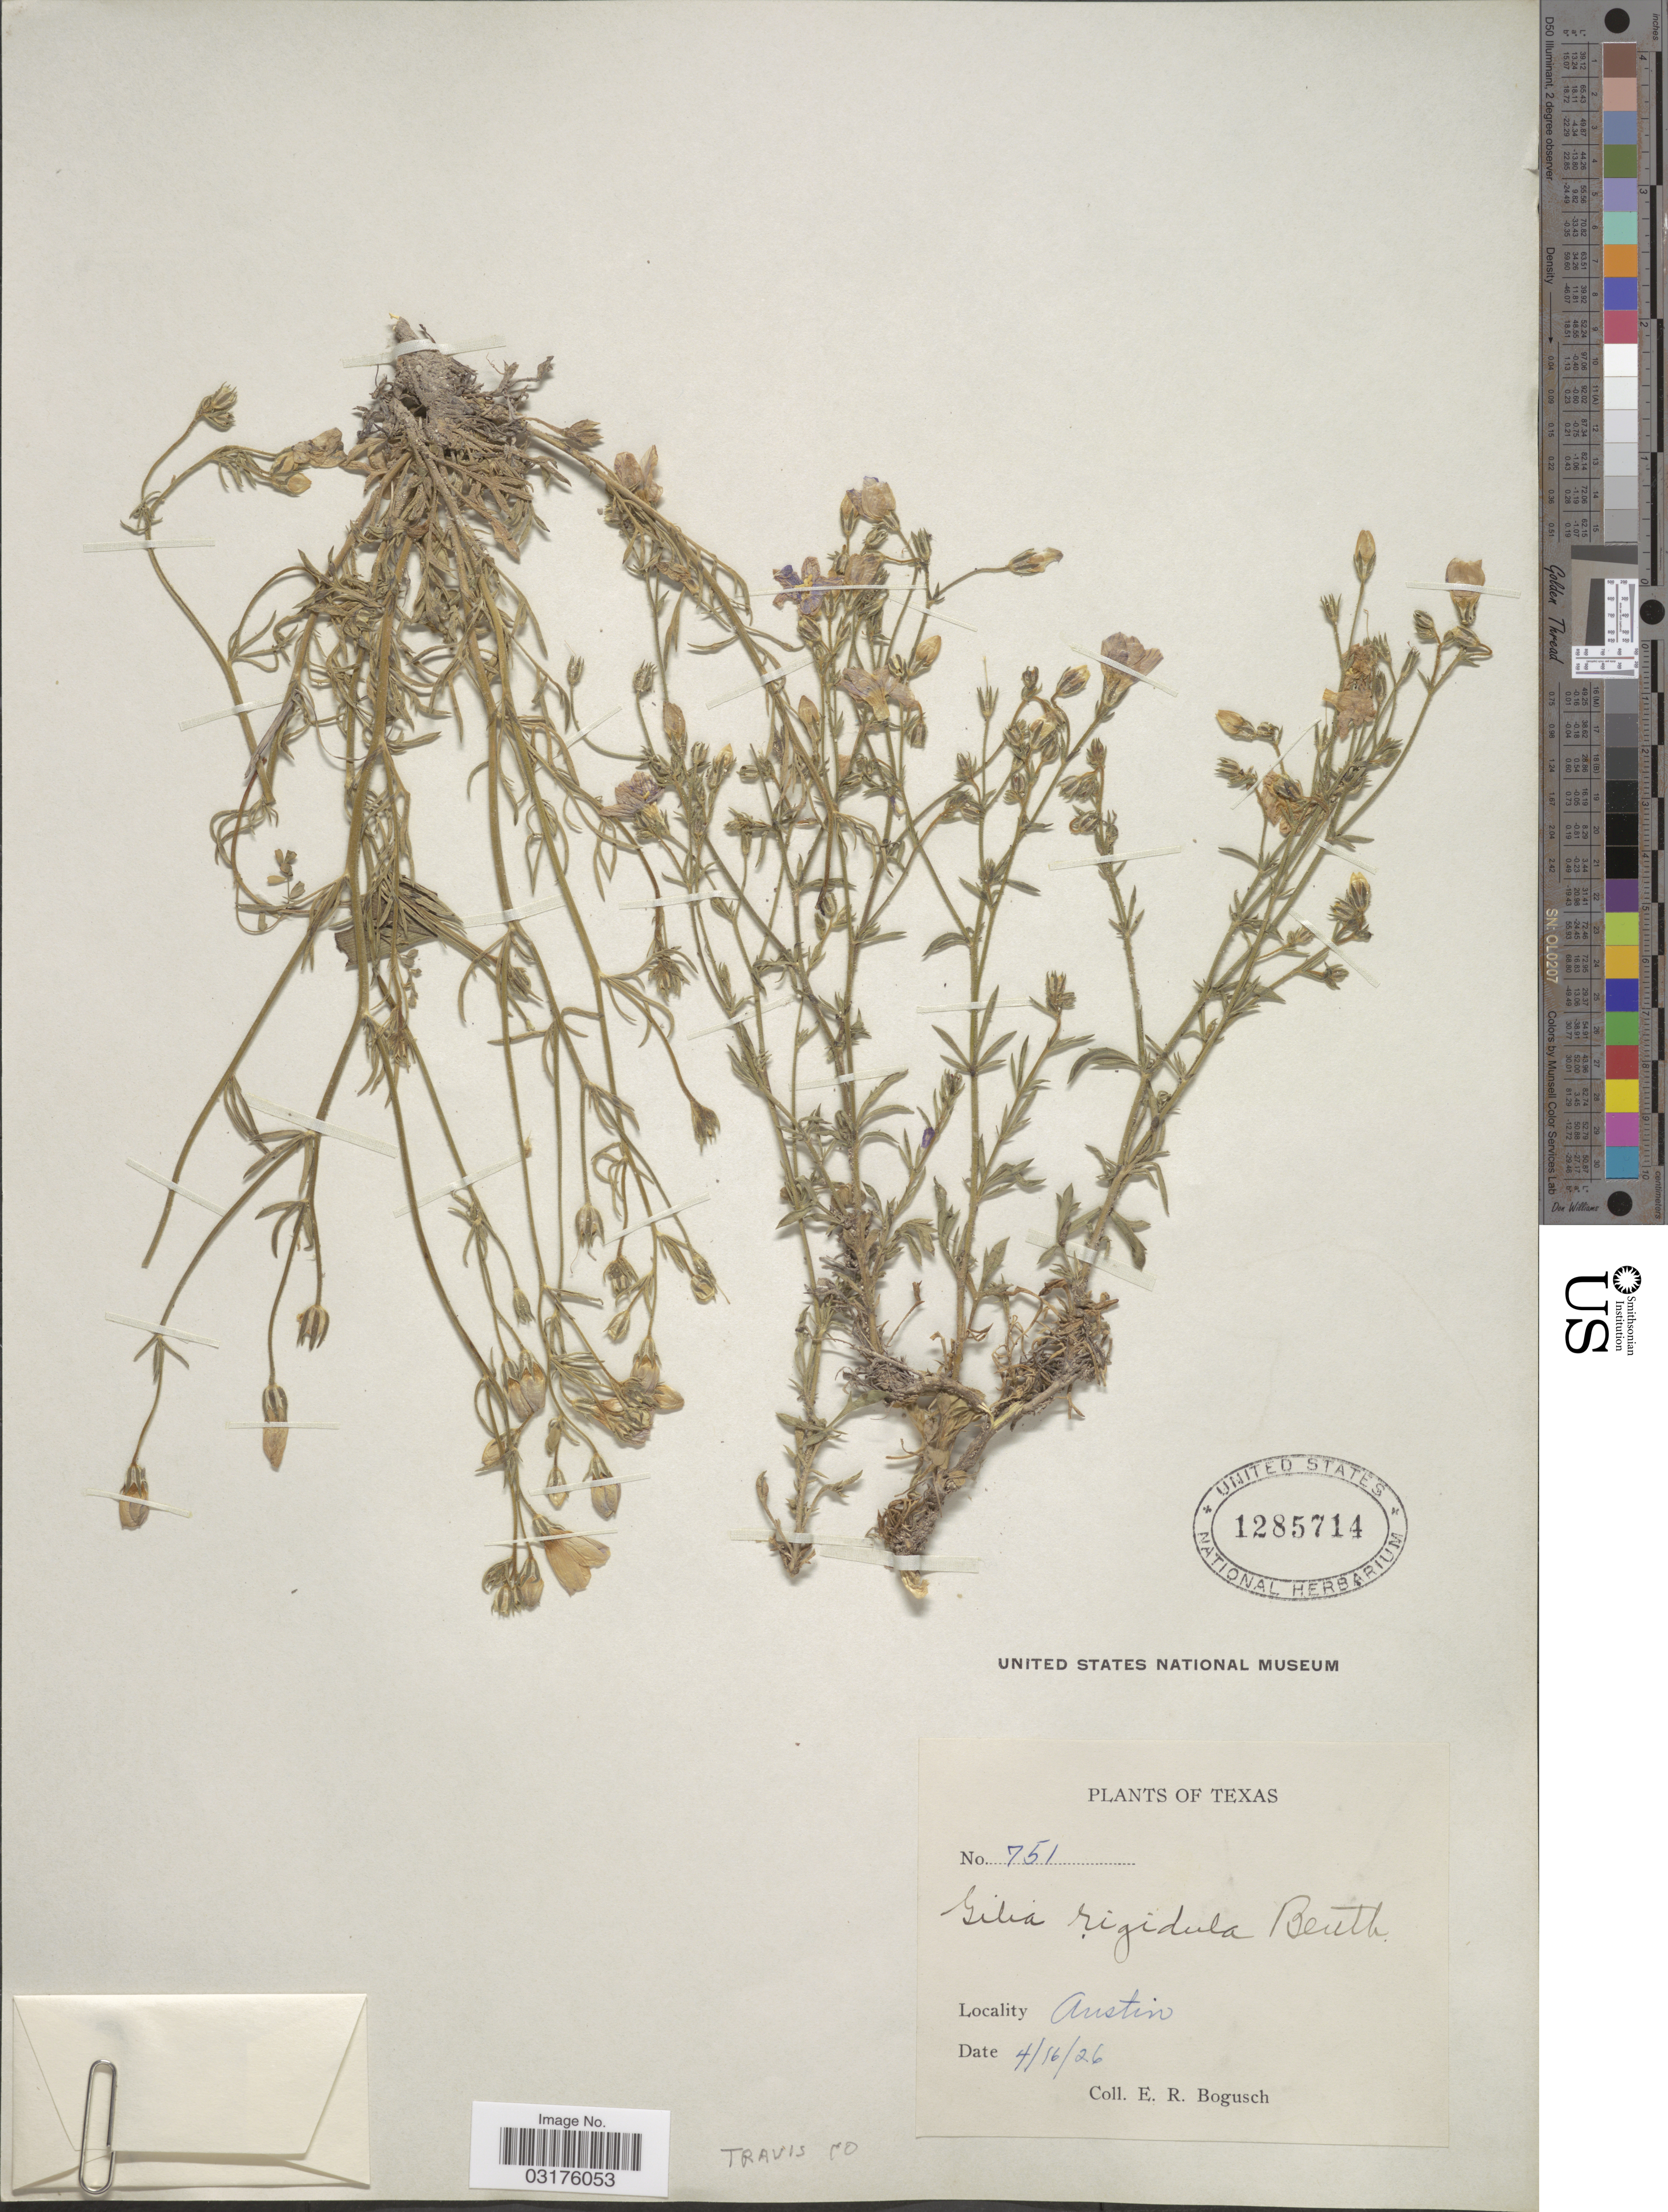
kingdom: Plantae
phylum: Tracheophyta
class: Magnoliopsida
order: Ericales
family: Polemoniaceae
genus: Giliastrum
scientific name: Giliastrum rigidulum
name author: (Benth.) Rydb.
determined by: Strong, Mark T., (BOT), Smithsonian Institution - National Museum of Natural History (UNITED STATES)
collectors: E. Bogusch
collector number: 751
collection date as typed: Transcribed d/m/y: 16/4/26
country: United States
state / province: Texas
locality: Travis Co., Austin.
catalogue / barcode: US 1285714